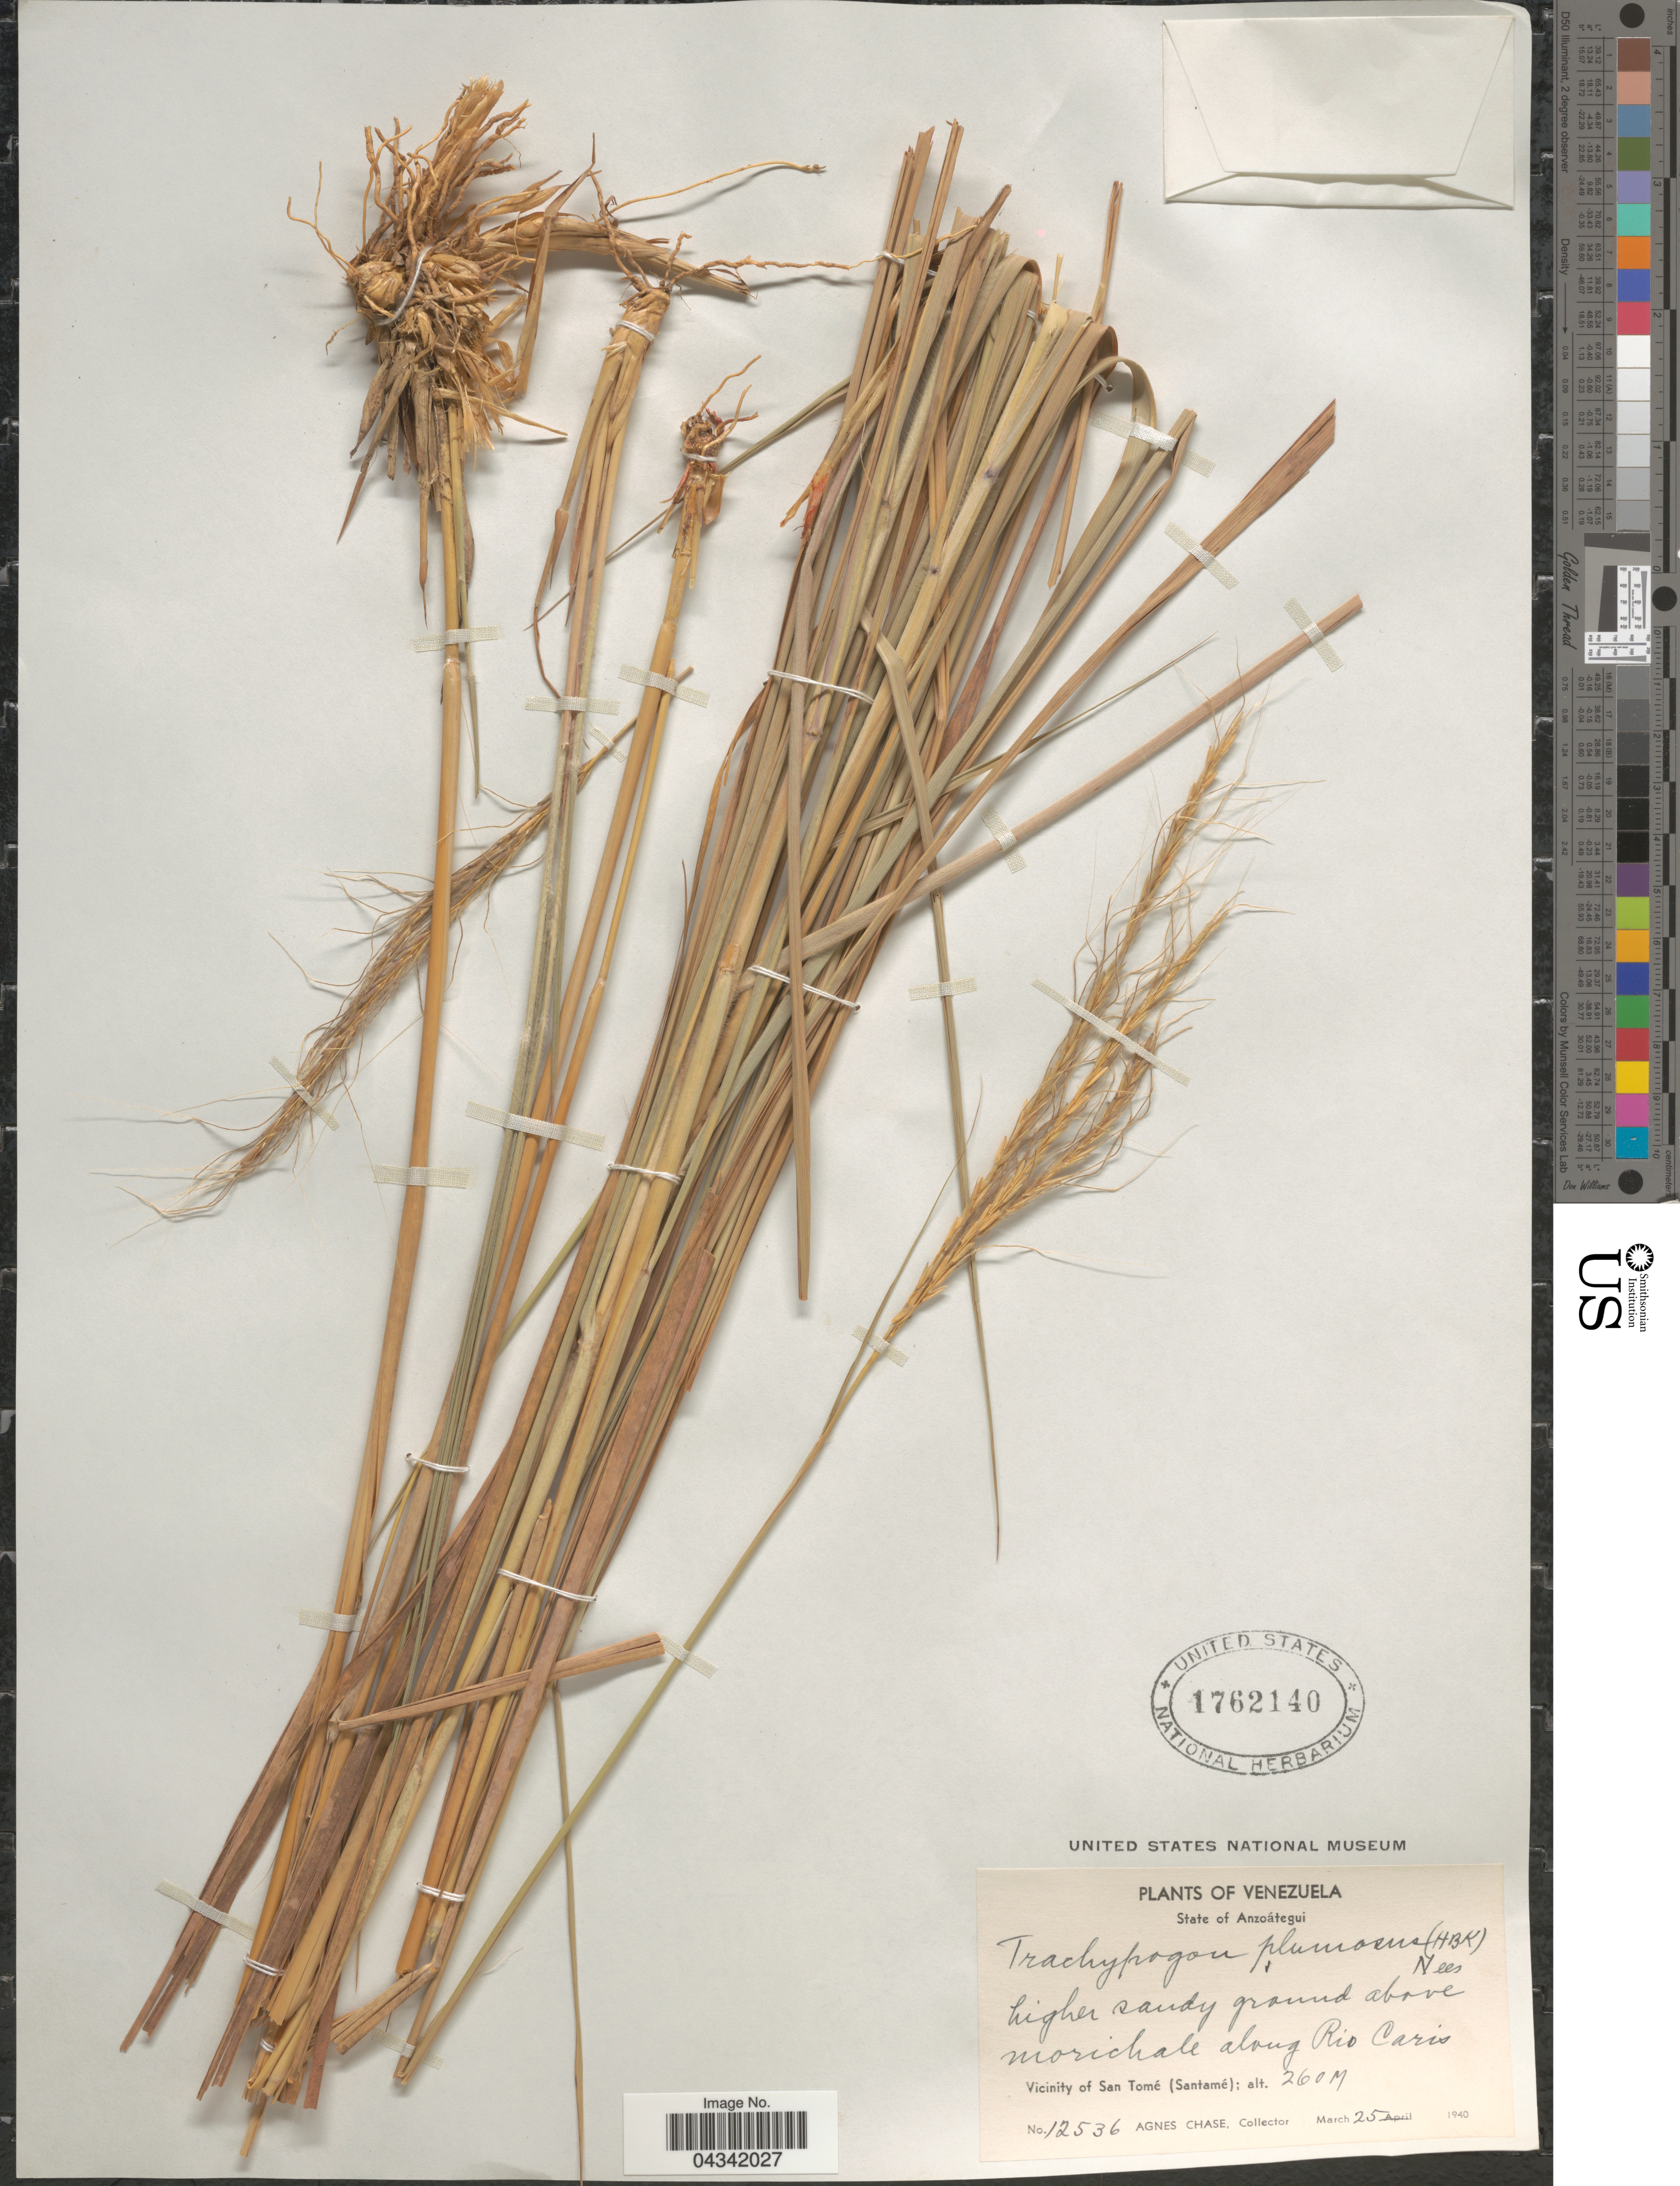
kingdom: Plantae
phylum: Tracheophyta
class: Liliopsida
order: Poales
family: Poaceae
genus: Trachypogon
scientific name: Trachypogon spicatus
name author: (L. f.) Kuntze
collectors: A. Chase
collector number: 12536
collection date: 1940-03-25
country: Venezuela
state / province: Anzoategui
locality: Higher sandy ground above morichale along Rio Caris. Vicinity of San Tomé (Santamé).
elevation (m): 260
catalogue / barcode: US 1762140